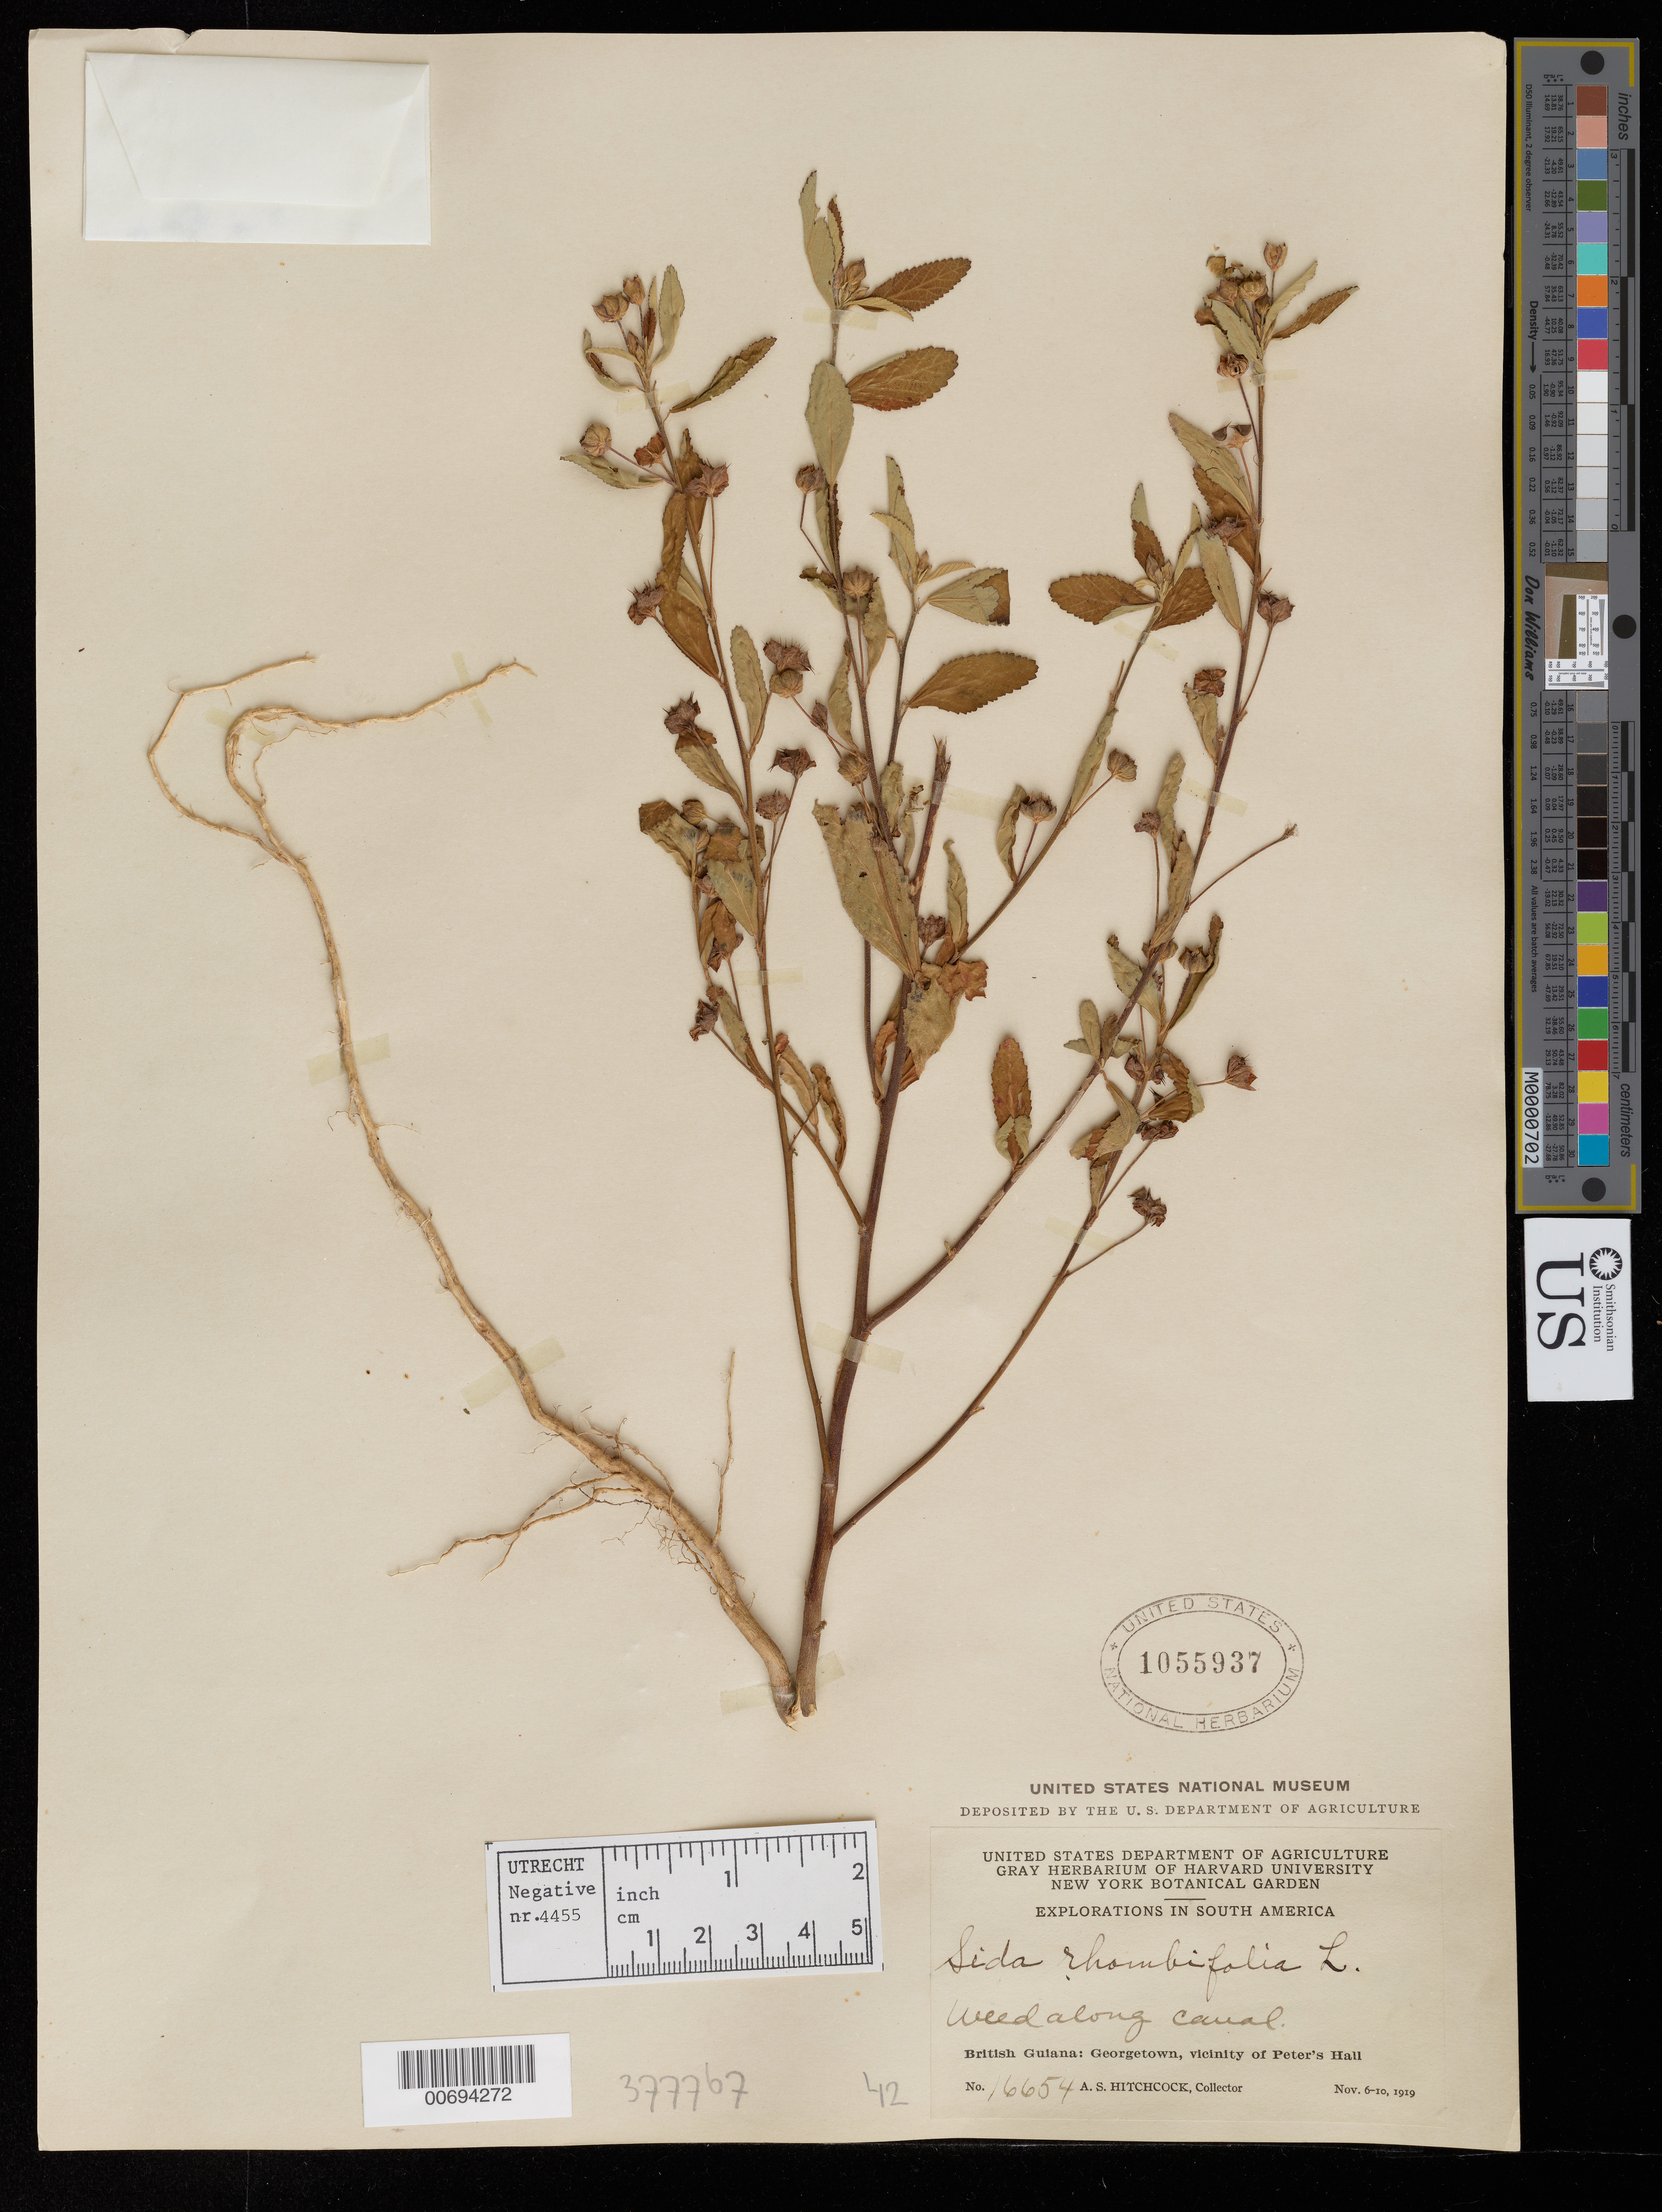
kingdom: Plantae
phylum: Tracheophyta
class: Magnoliopsida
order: Malvales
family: Malvaceae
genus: Sida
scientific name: Sida rhombifolia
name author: L.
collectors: A. S. Hitchcock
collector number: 16654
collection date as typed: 6-Nov-19 to 10-Nov-19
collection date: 1919-11-06/1919-11-10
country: Guyana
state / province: Demerara-Mahaica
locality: Georgetown, vic. of Peter's Hall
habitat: Along canal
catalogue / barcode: US 1055937